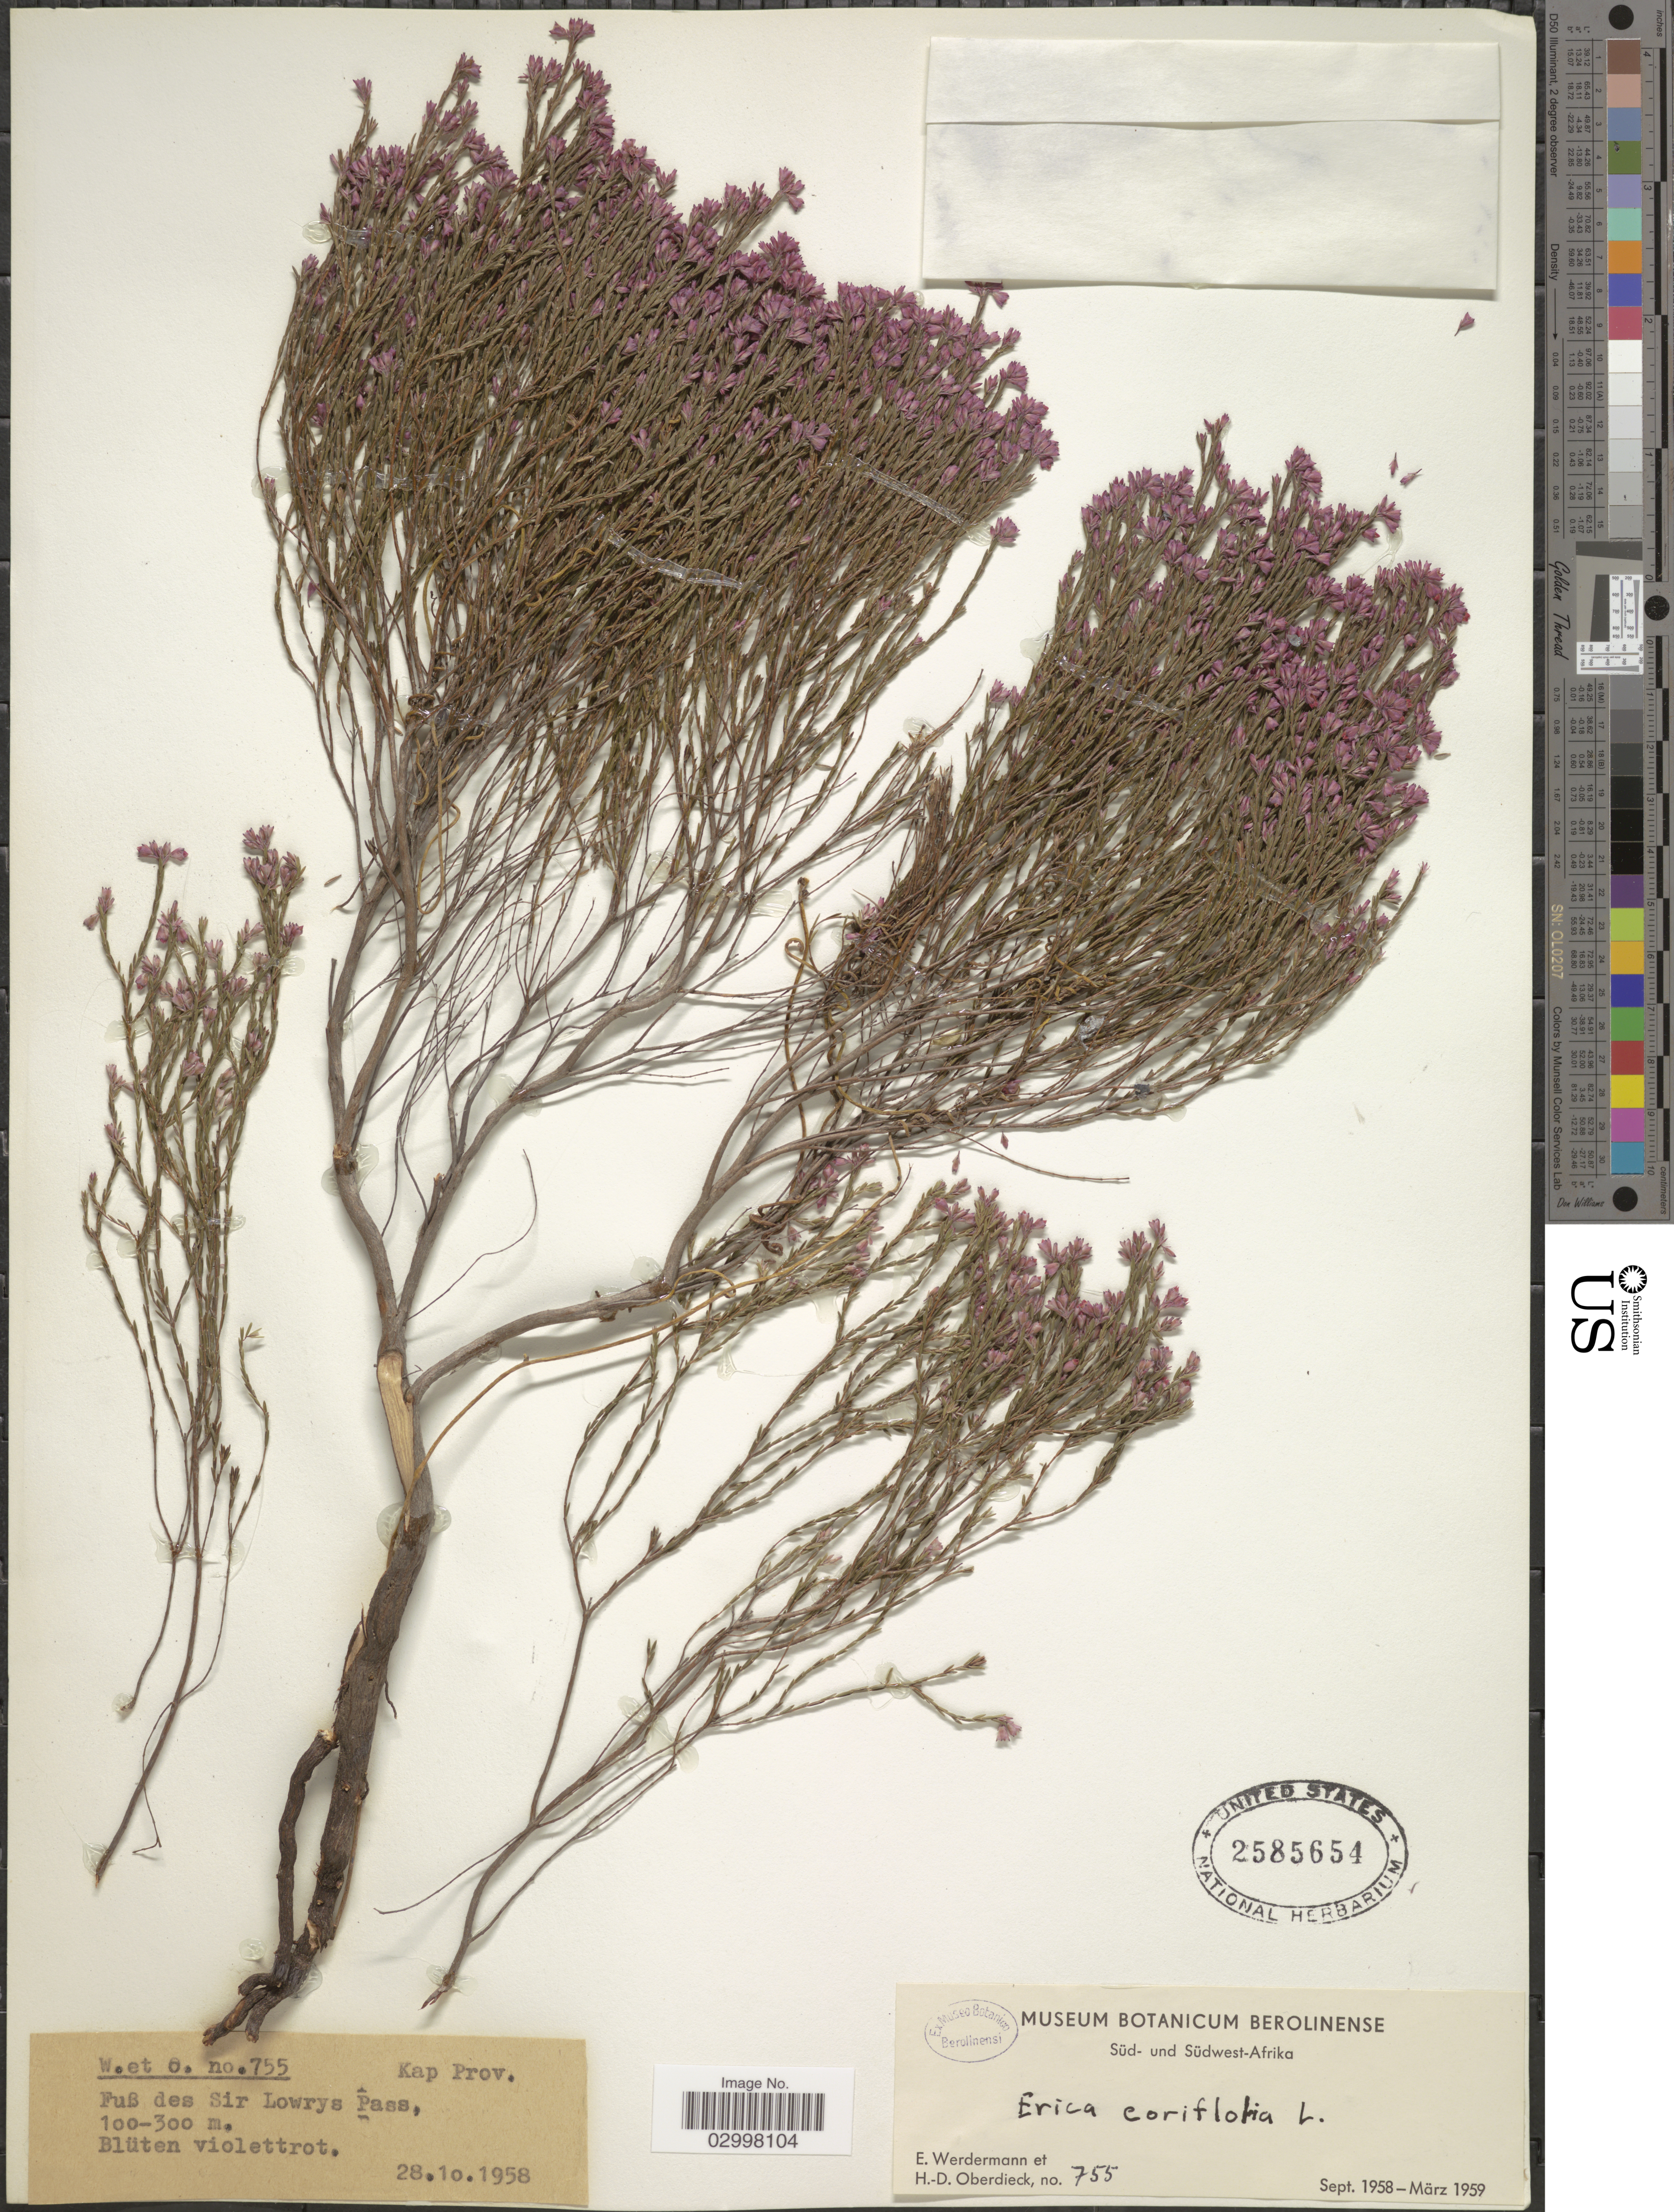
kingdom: Plantae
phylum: Tracheophyta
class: Magnoliopsida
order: Ericales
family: Ericaceae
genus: Erica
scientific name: Erica corifolia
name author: L.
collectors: E. Werdermann & H. Oberdieck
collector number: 755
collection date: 1958-10-28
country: South Africa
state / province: Western Cape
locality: Kap Prov. Fuß des Sir Lowrys Pass. Süd-Afrika.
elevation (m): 100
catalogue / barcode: US 2585654